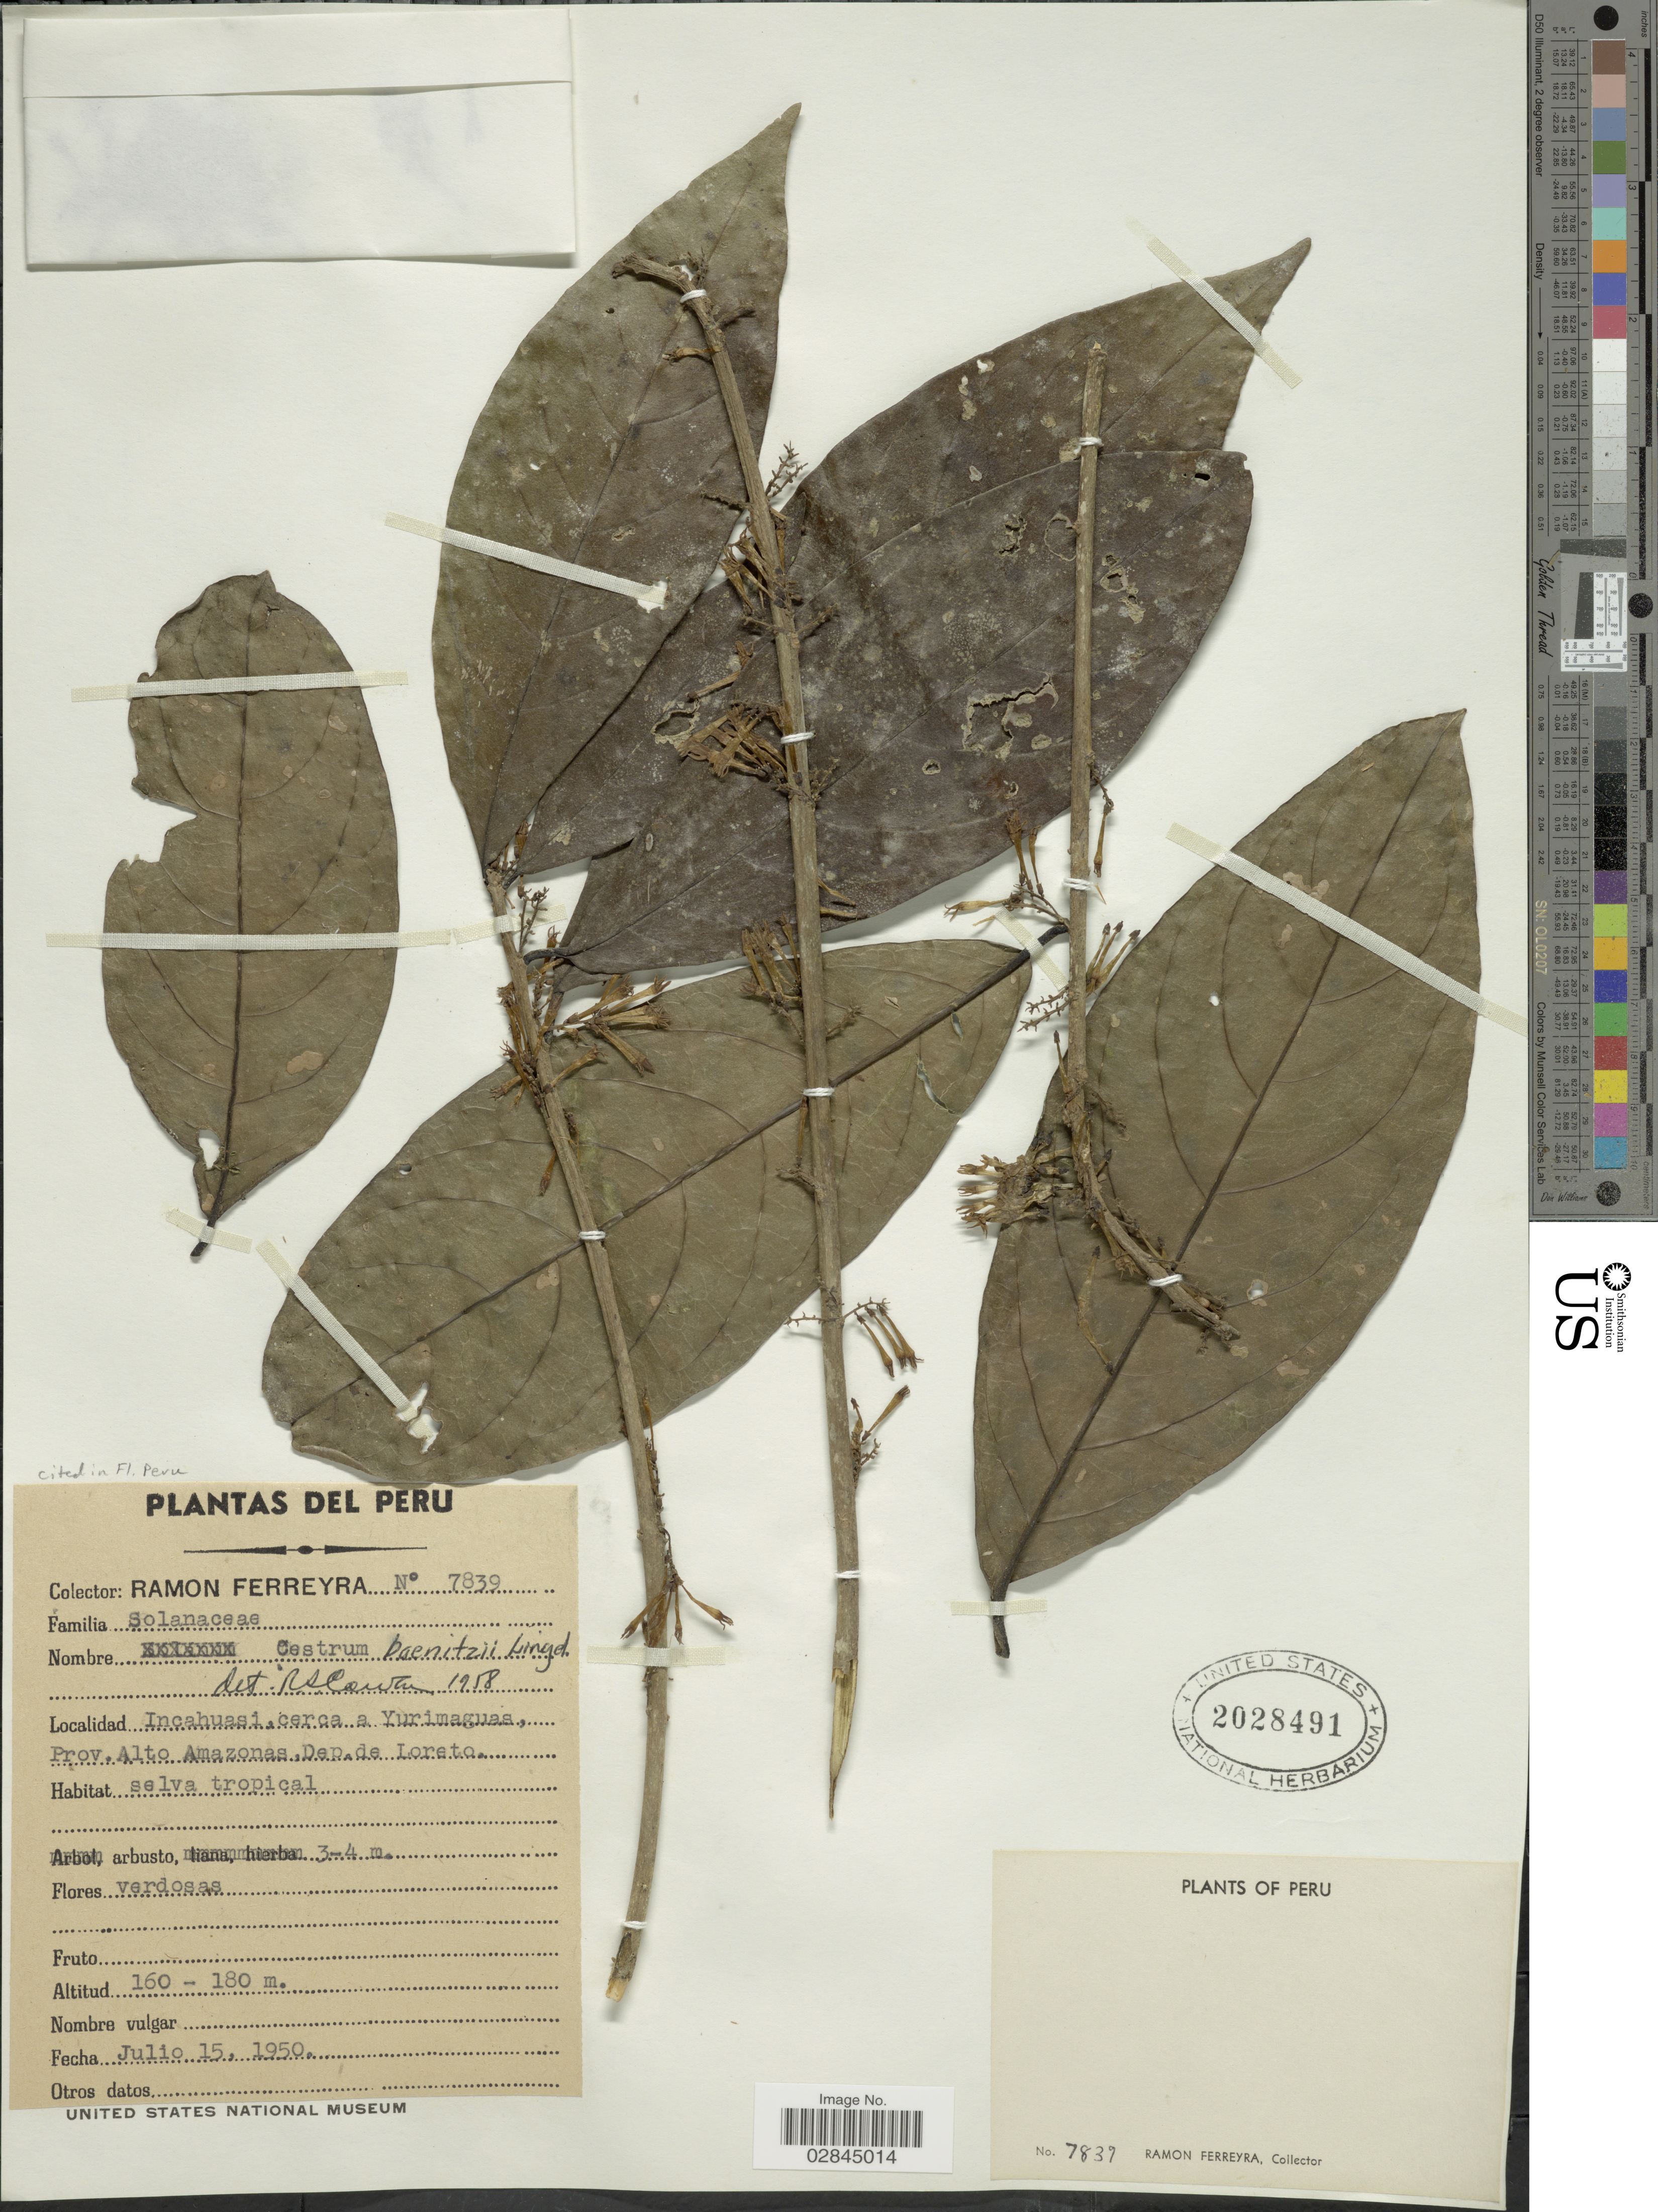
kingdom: Plantae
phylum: Tracheophyta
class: Magnoliopsida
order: Solanales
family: Solanaceae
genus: Cestrum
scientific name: Cestrum schlechtendahlii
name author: G. Don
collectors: R. A. Ferreyra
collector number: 7839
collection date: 1950-07-15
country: Peru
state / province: Loreto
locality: Incahuasi, cerca a Yurimaguas, Prov. Alto Amazonas, Dep. de Loreto.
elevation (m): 160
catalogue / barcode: US 2028491